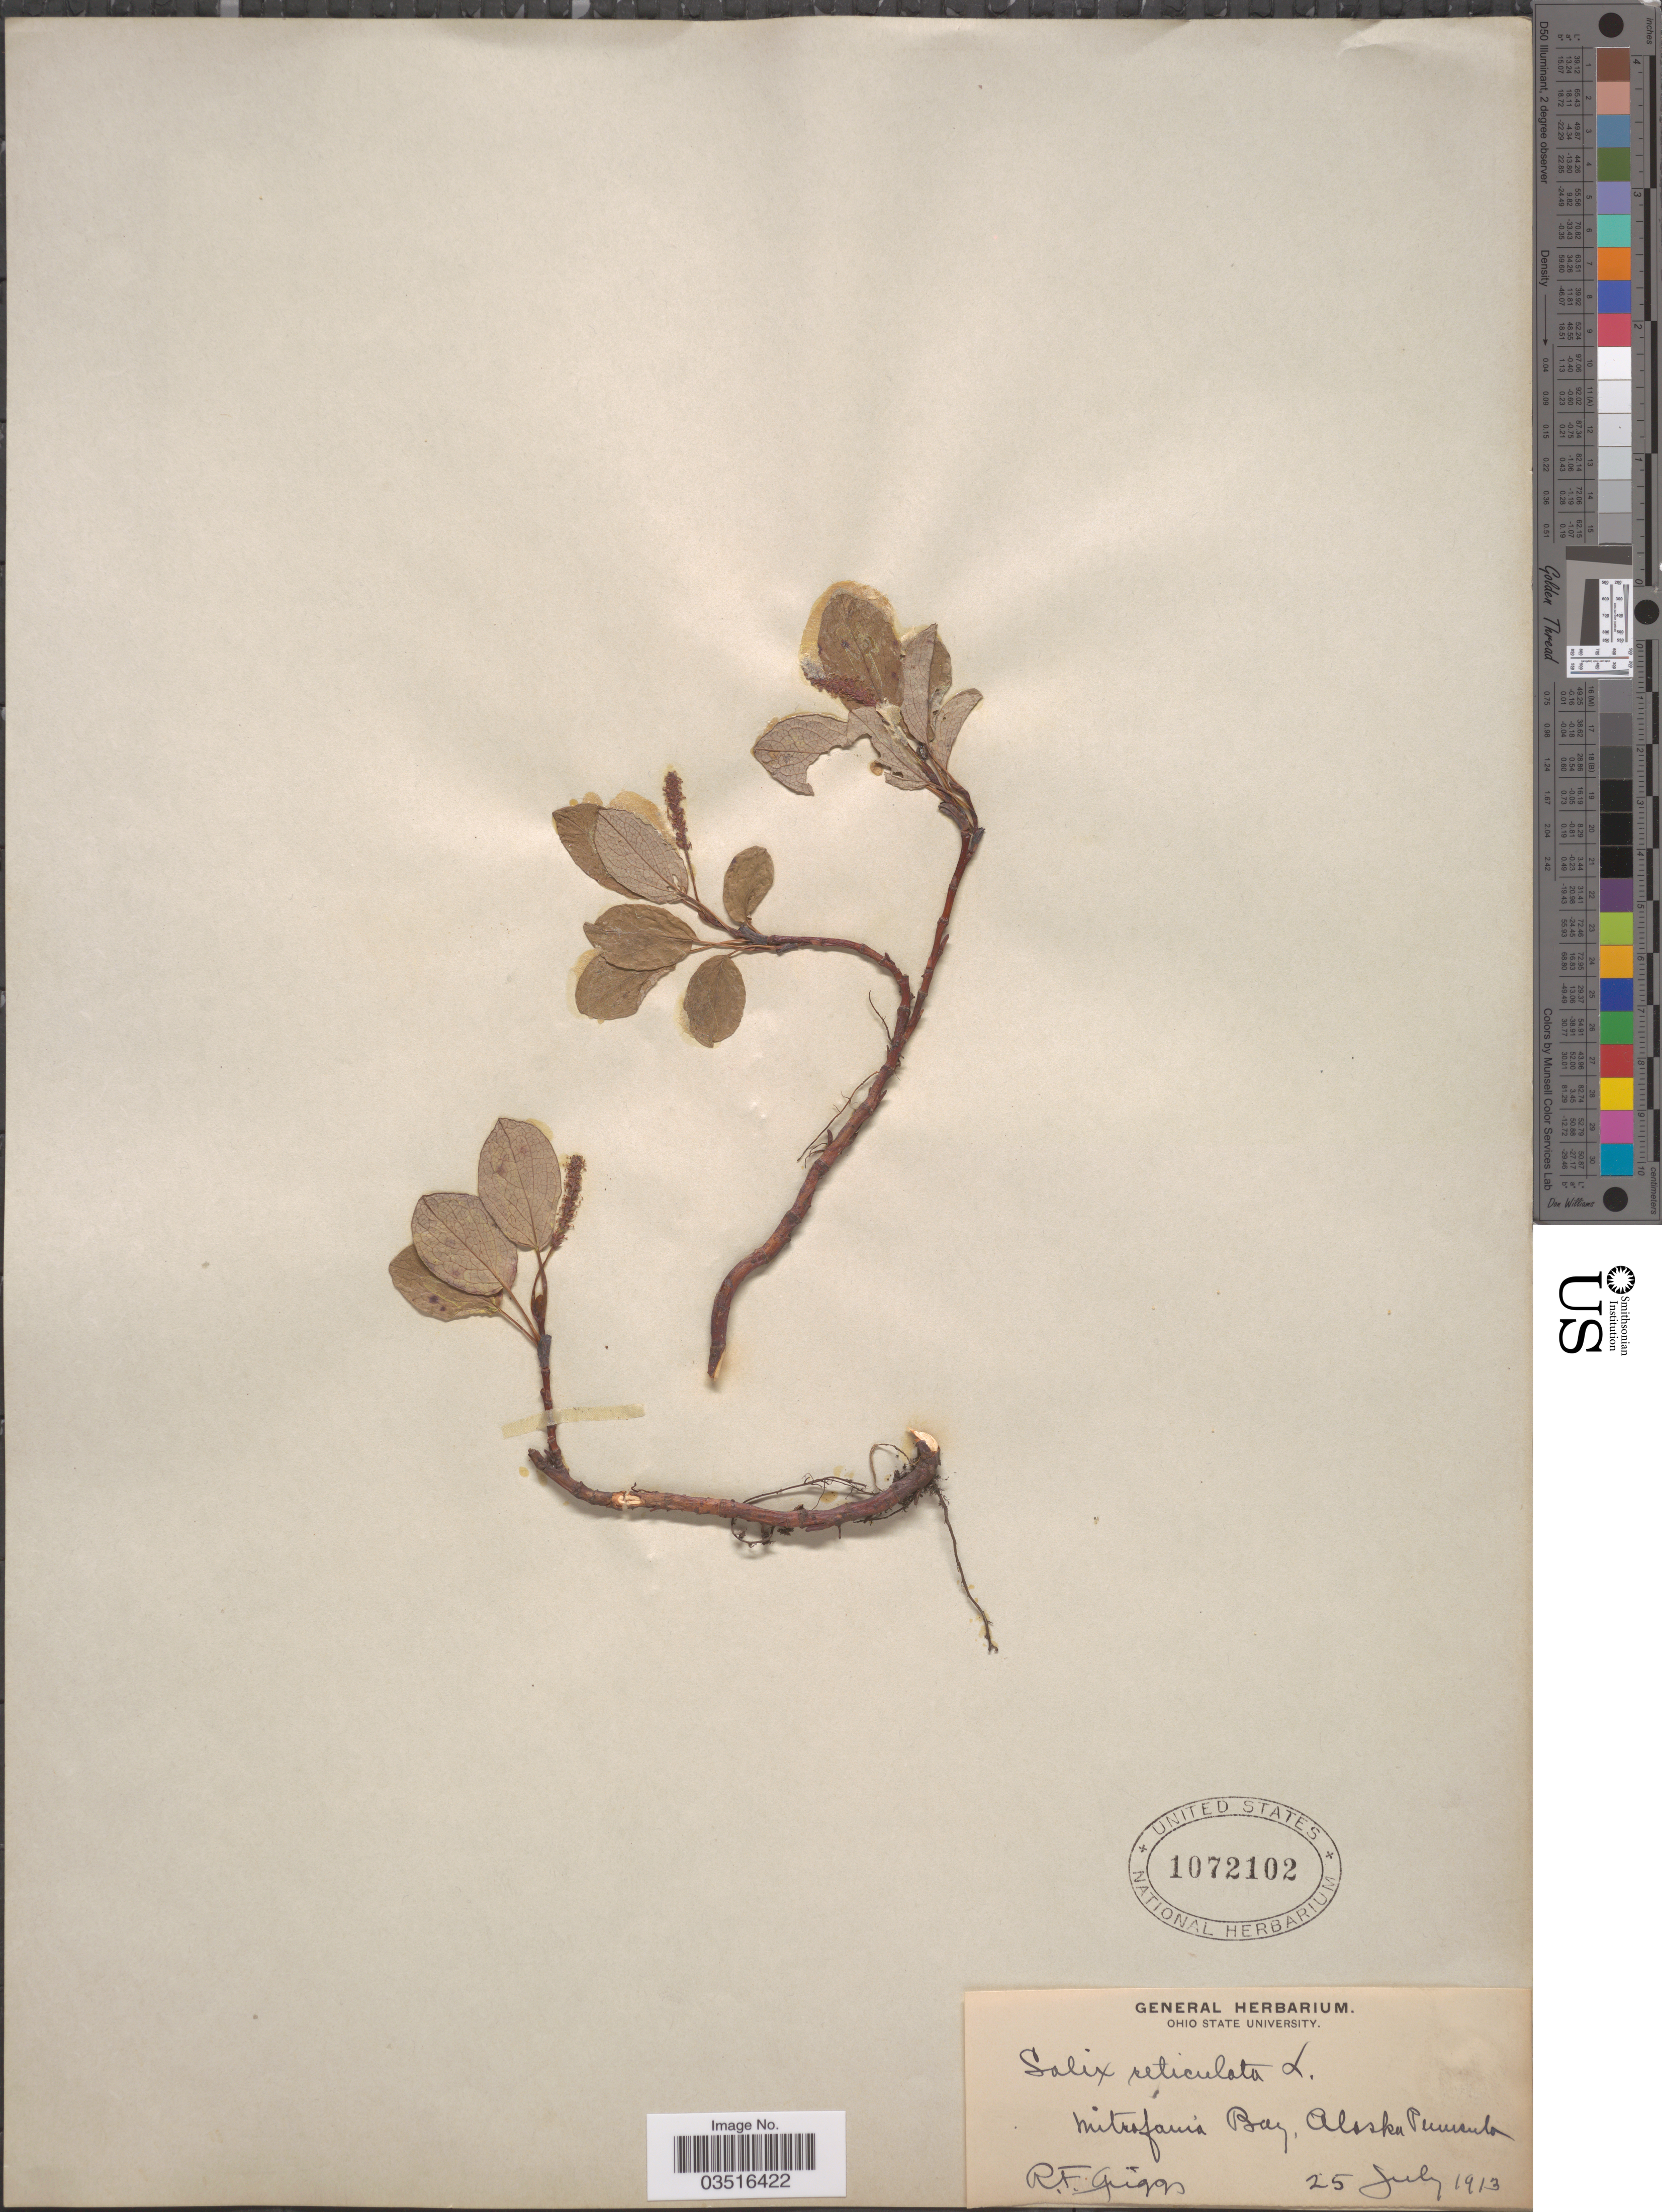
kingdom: Plantae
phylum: Tracheophyta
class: Magnoliopsida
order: Malpighiales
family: Salicaceae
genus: Salix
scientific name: Salix reticulata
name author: L.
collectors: R. F. Griggs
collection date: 1913-07-25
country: United States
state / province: Alaska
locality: Mitrofania Bay, Alaska Peninsula.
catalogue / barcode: US 1072102